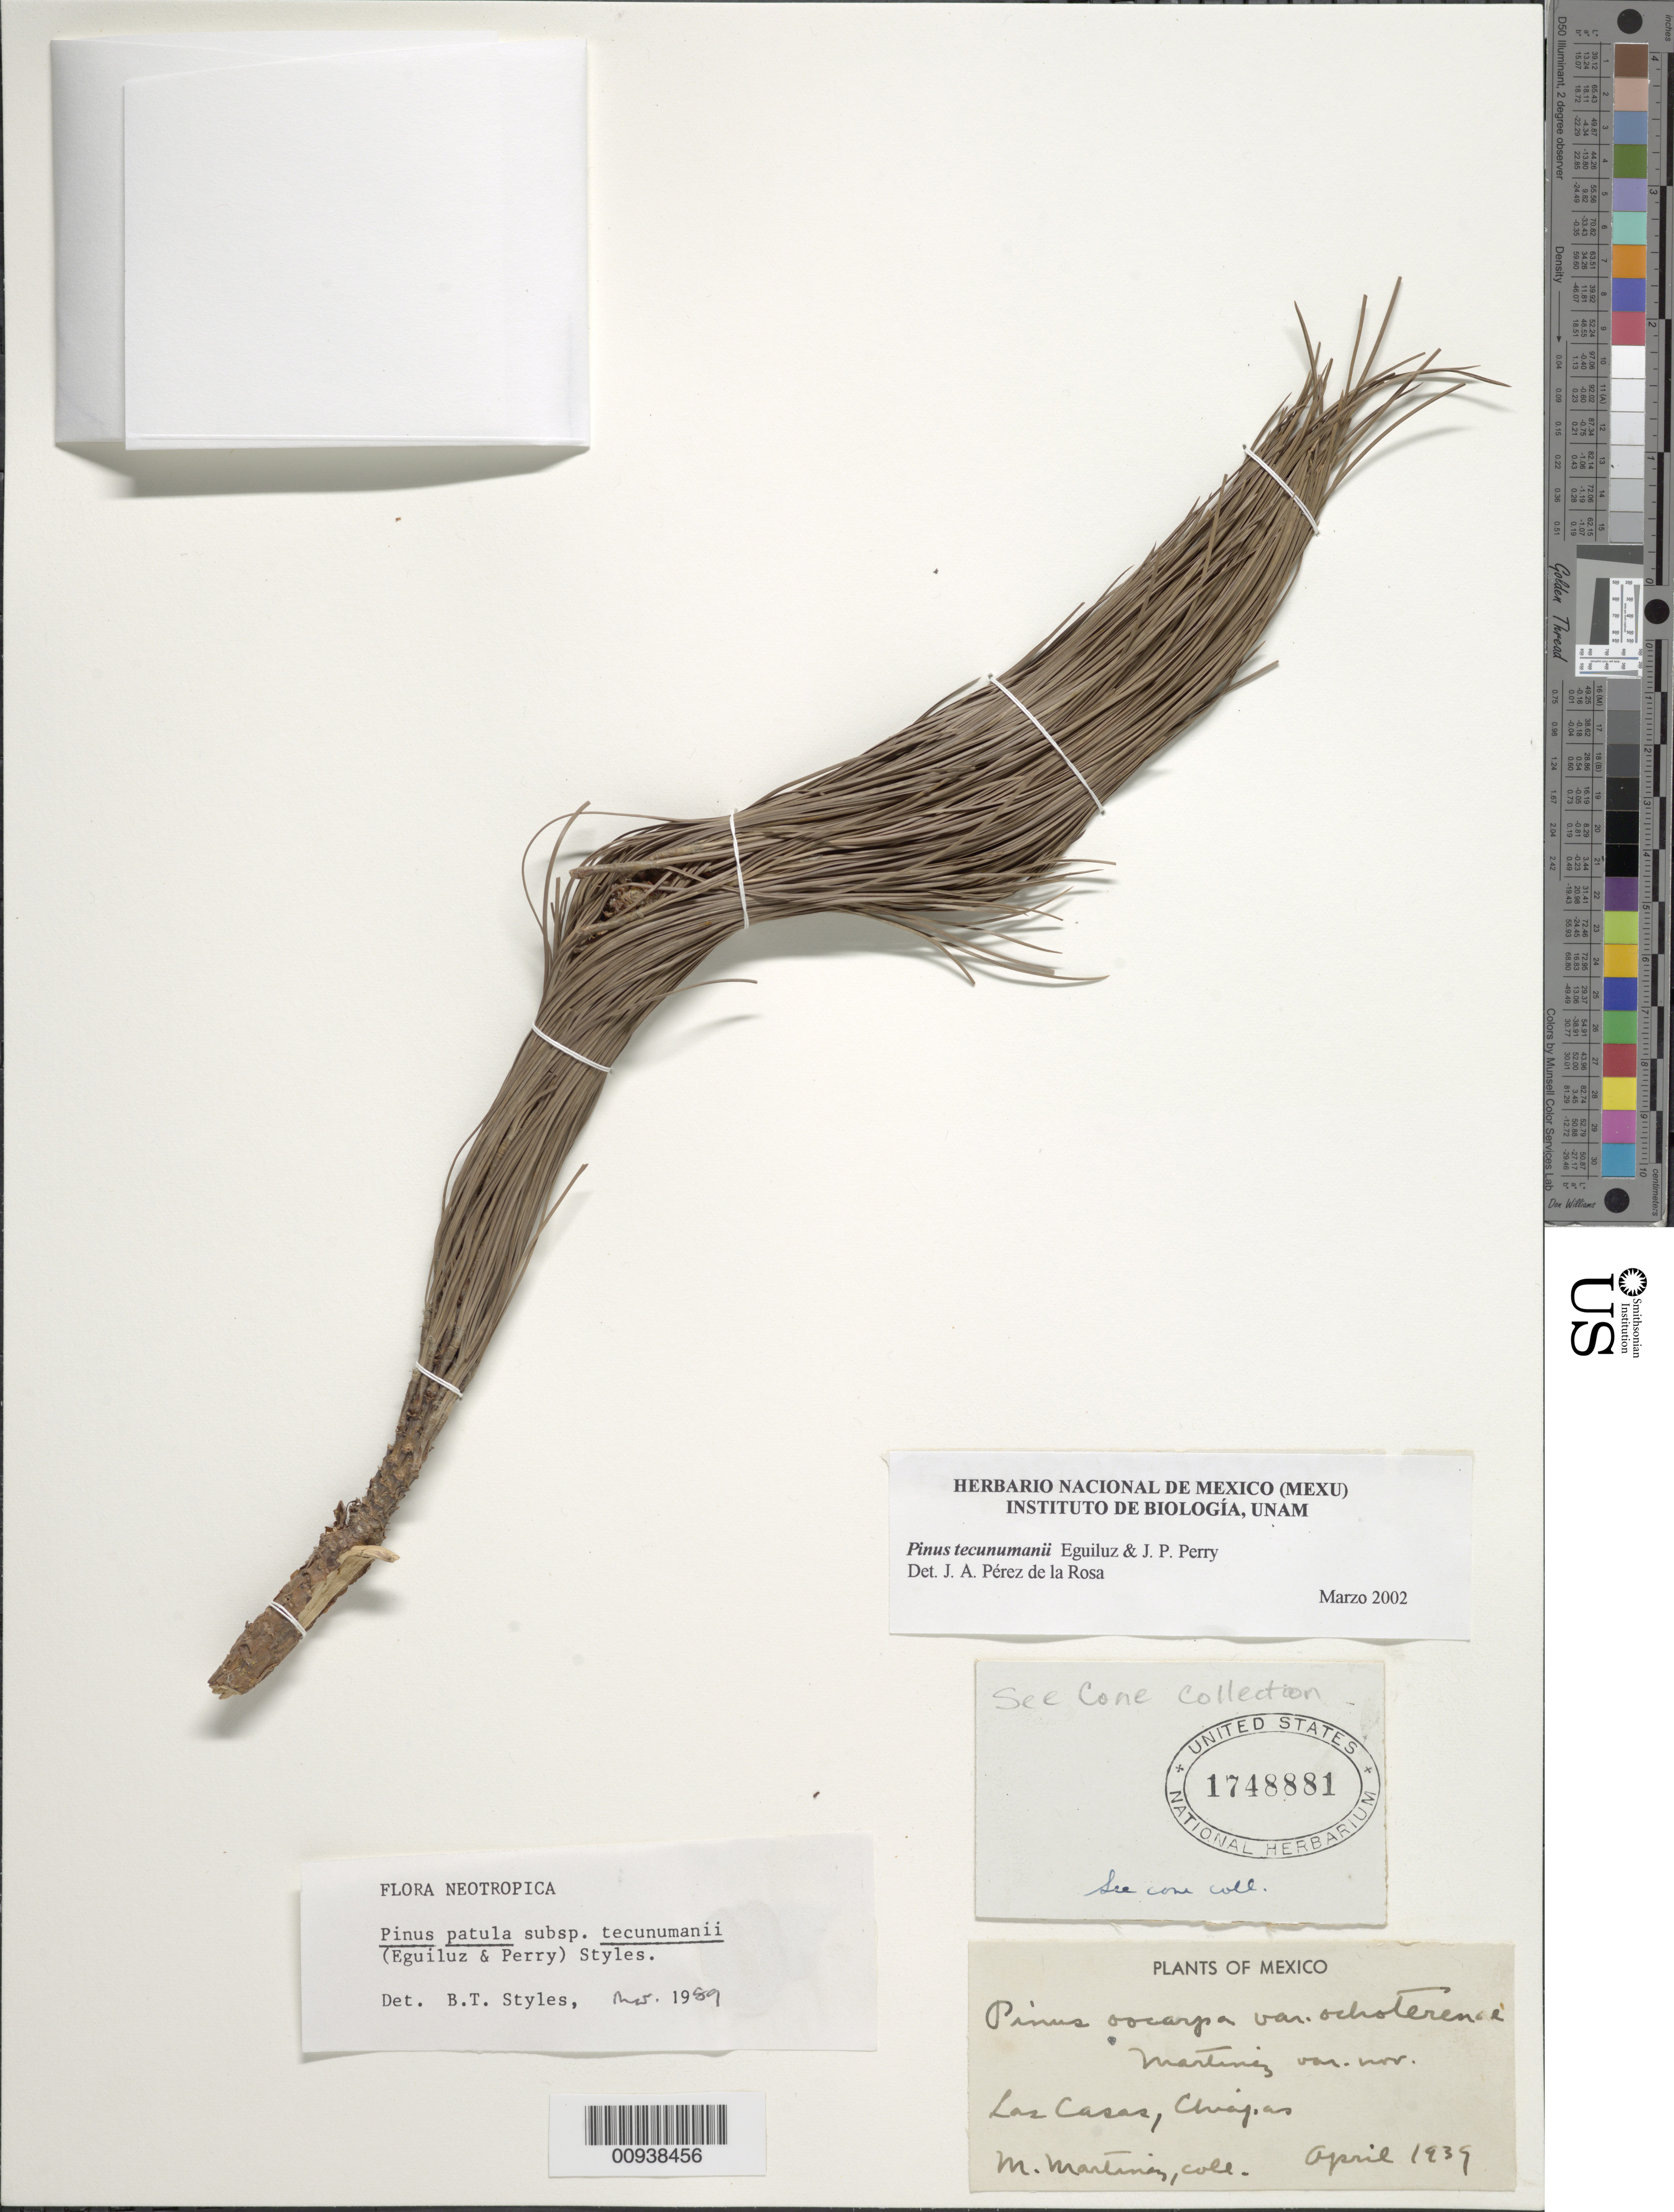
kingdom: Plantae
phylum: Tracheophyta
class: Pinopsida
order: Pinales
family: Pinaceae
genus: Pinus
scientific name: Pinus tecunumanii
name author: F. Schwerdtf. ex Eguiluz & J.P. Perry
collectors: M. Martinez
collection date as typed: Apr 1939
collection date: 1939-04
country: Mexico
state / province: Chiapas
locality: Las Casas. (Possibly refers to San Cristóbal de las Casas).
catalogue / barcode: US 1748881